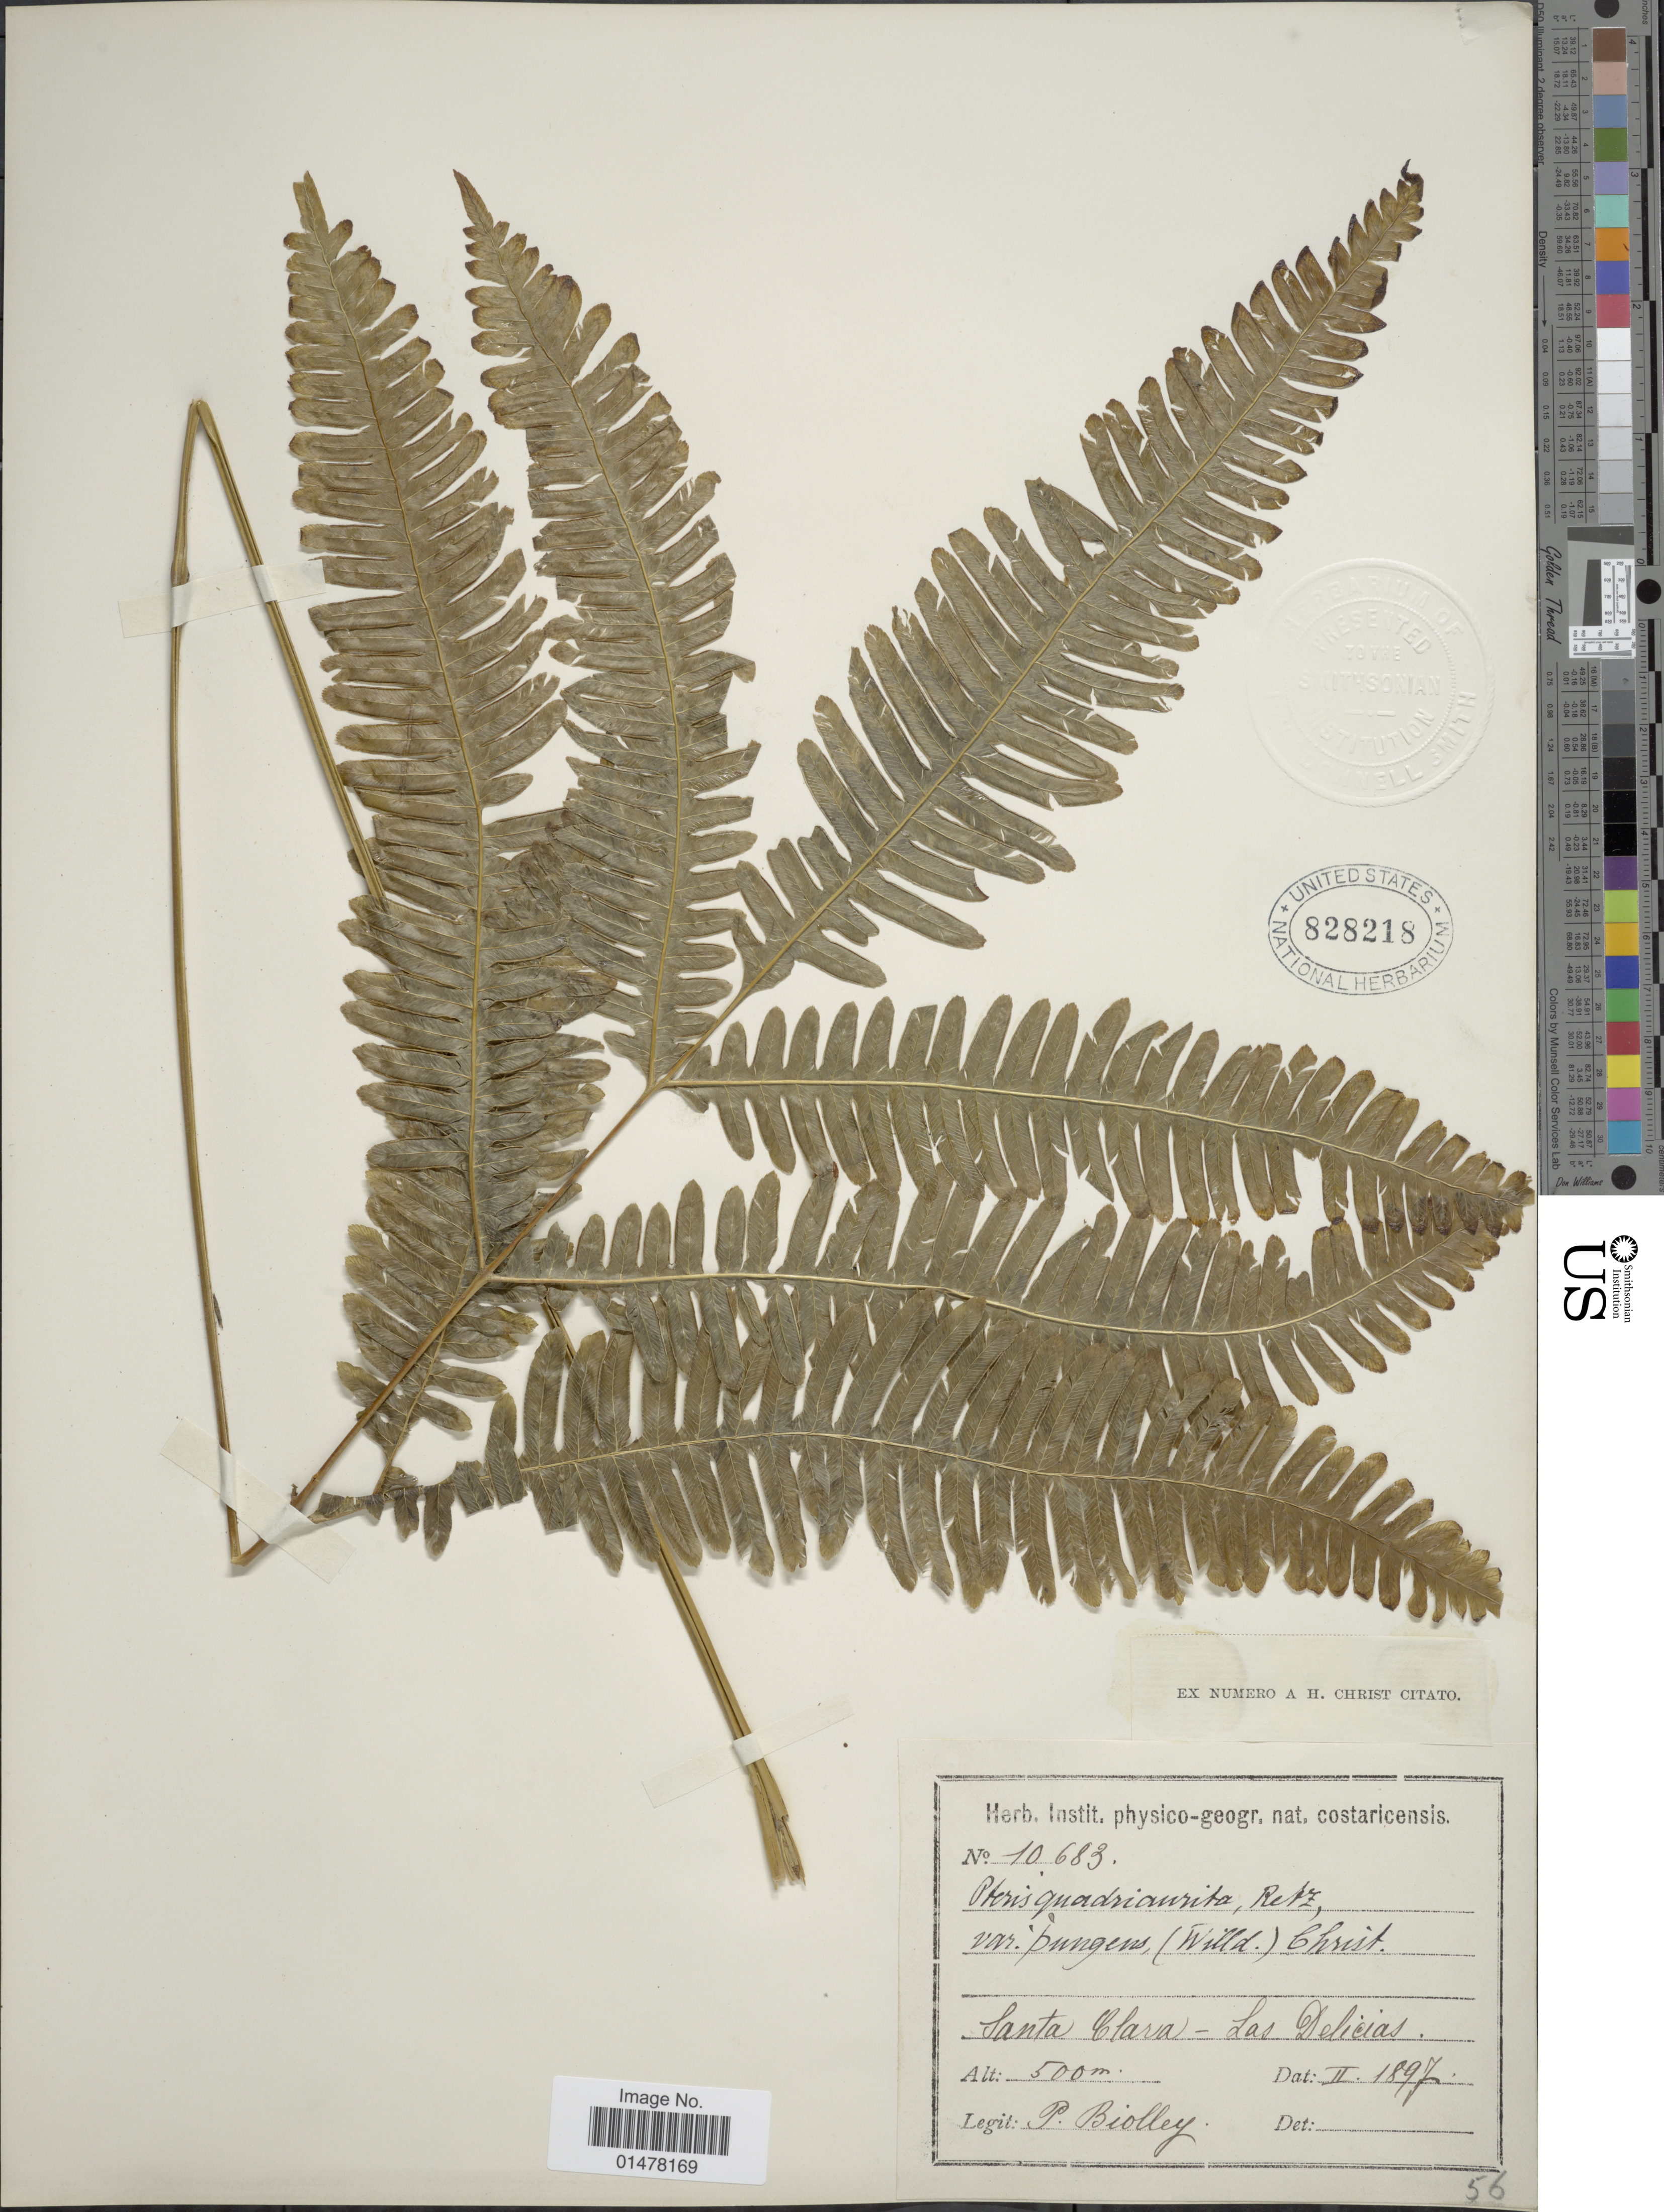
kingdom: Plantae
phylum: Tracheophyta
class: Polypodiopsida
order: Polypodiales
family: Pteridaceae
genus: Pteris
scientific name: Pteris pungens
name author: Willd.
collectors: P. Biolley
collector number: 10683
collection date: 1897-02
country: Costa Rica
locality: Santa Clara-Las Delicias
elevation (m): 500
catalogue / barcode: US 828218